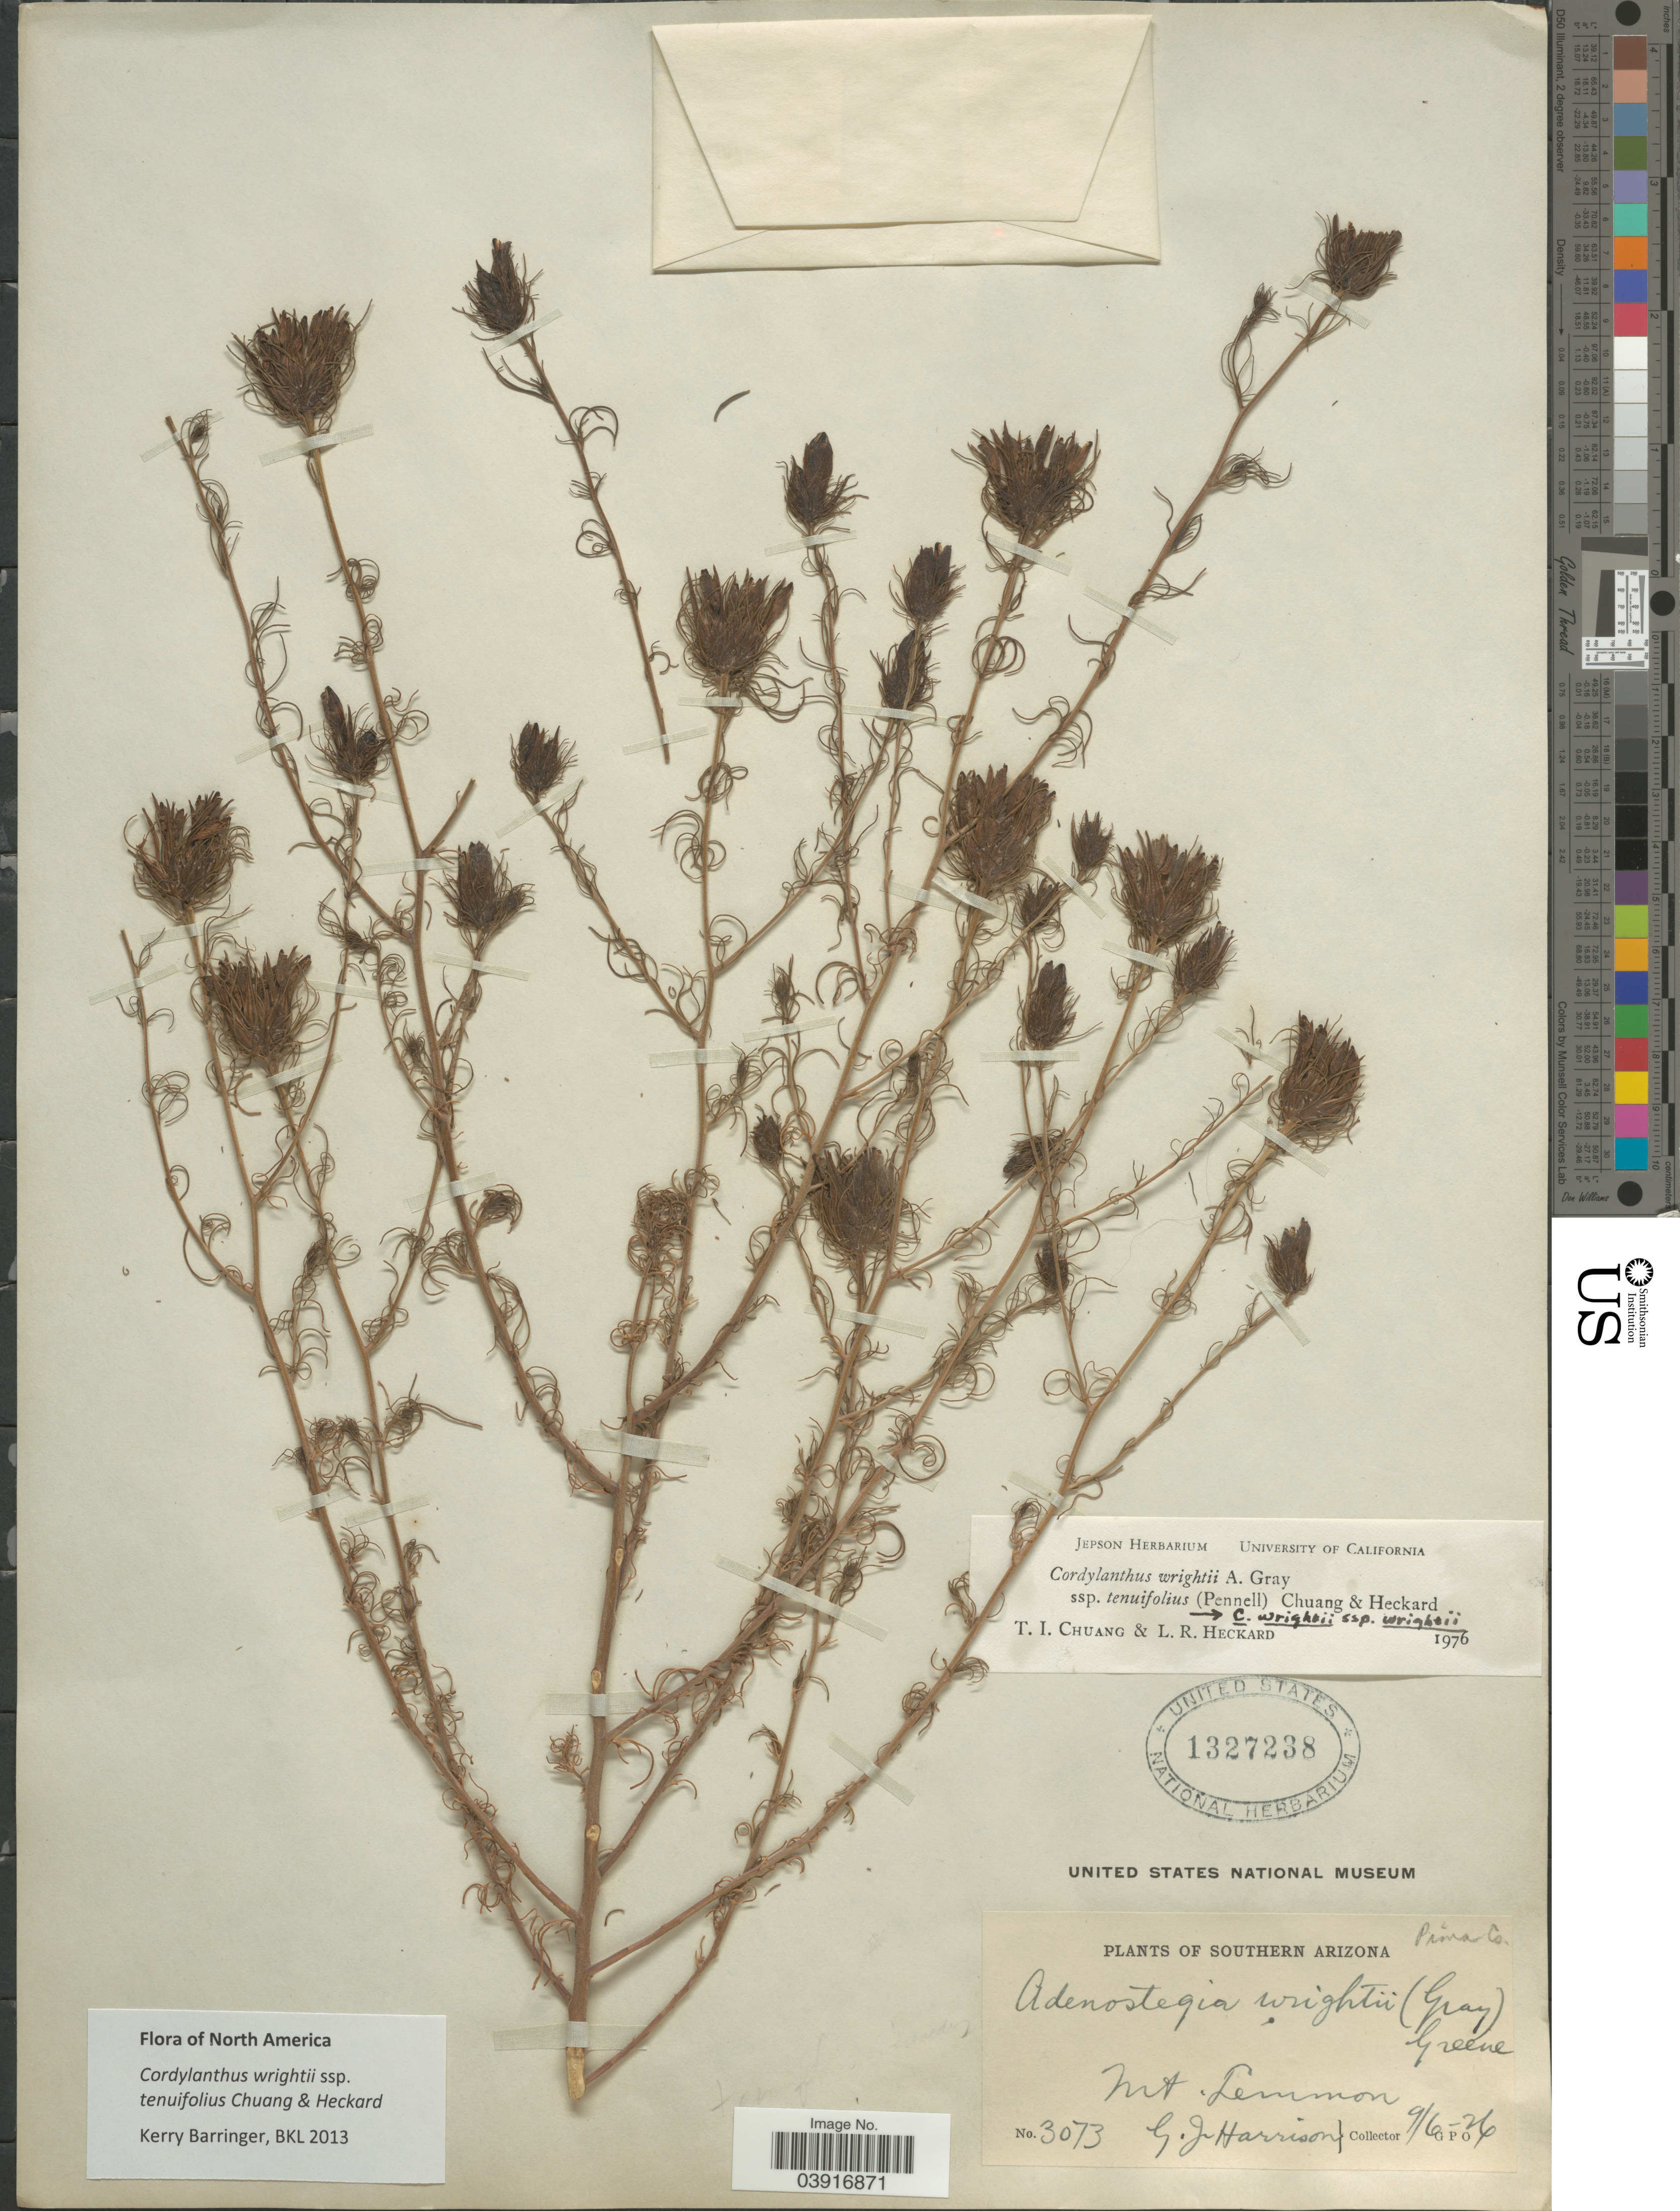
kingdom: Plantae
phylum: Tracheophyta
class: Magnoliopsida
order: Lamiales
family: Orobanchaceae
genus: Cordylanthus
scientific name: Cordylanthus wrightii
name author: A. Gray in Emory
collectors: G. J. Harrison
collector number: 3073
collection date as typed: Transcribed d/m/y: 6/9/26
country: United States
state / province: Arizona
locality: Southern Arizona. Pima Co. Int. Lemmon.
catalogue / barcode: US 1327238